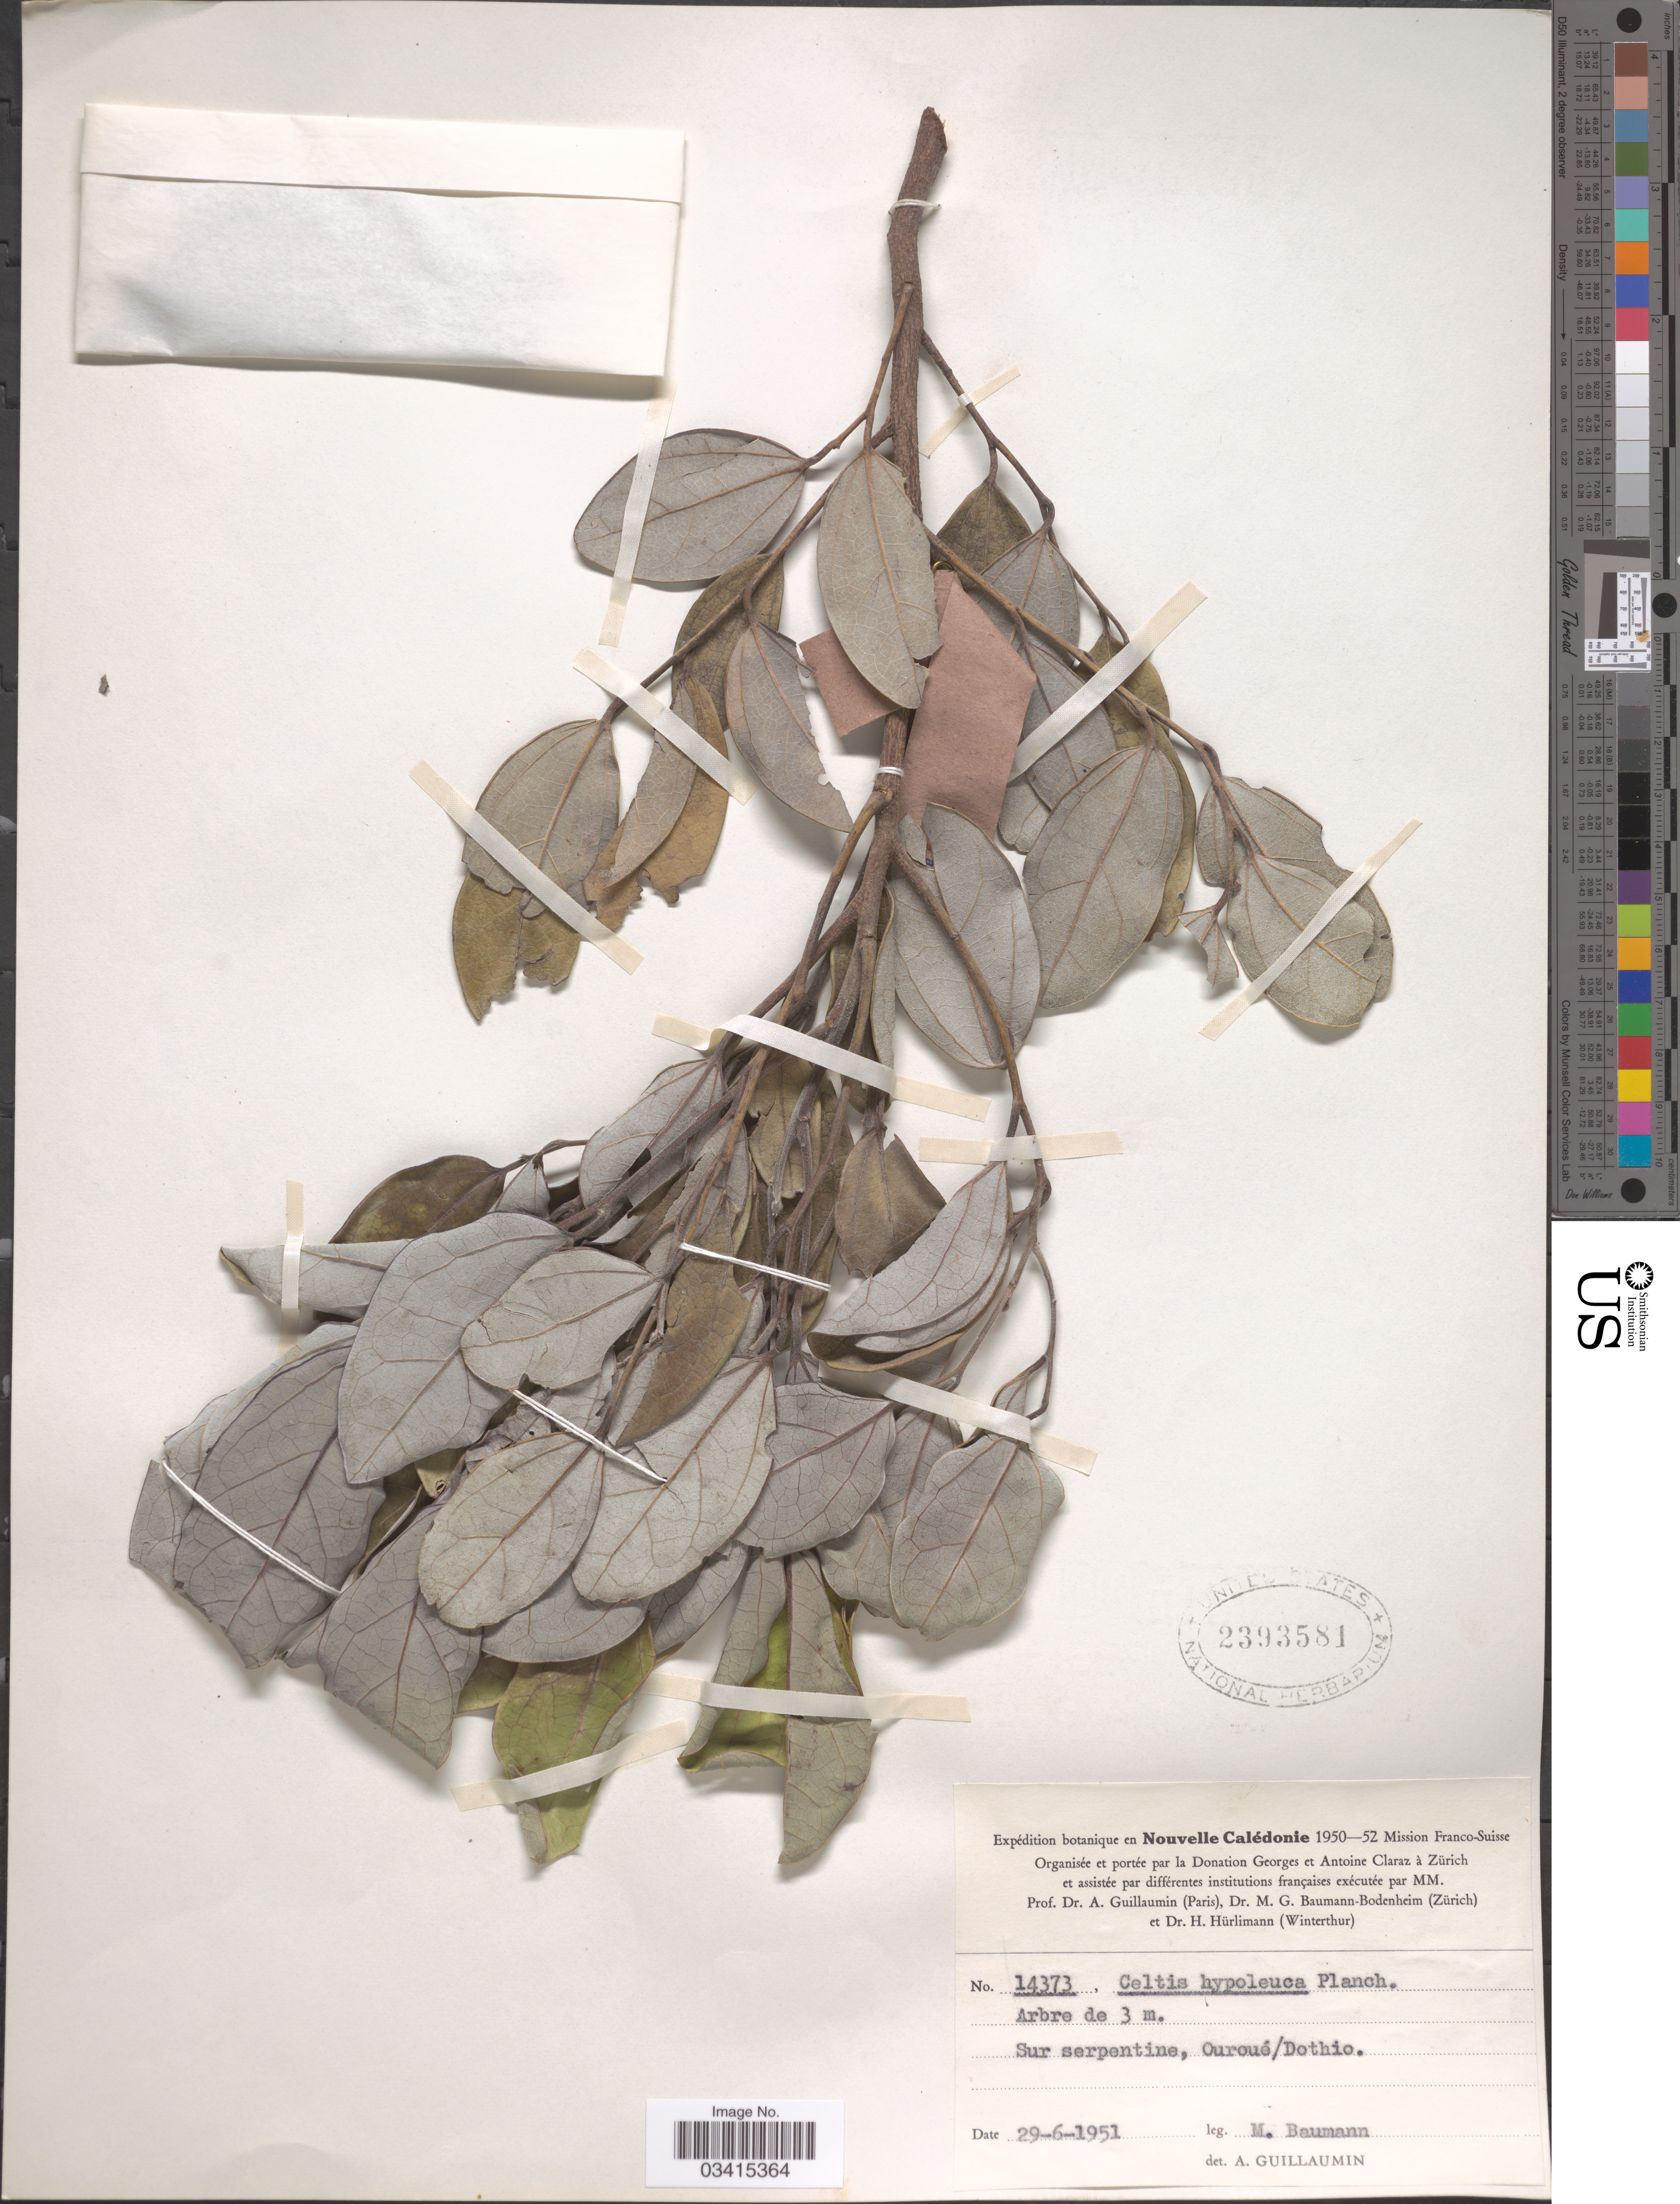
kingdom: Plantae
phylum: Tracheophyta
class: Magnoliopsida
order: Rosales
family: Cannabaceae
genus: Celtis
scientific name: Celtis hypoleuca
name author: Planch.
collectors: M. Baumann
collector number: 14373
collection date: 1951-06-29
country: New Caledonia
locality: Nouvelle Calédonie. Ouroué/Dothio.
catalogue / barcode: US 2393581